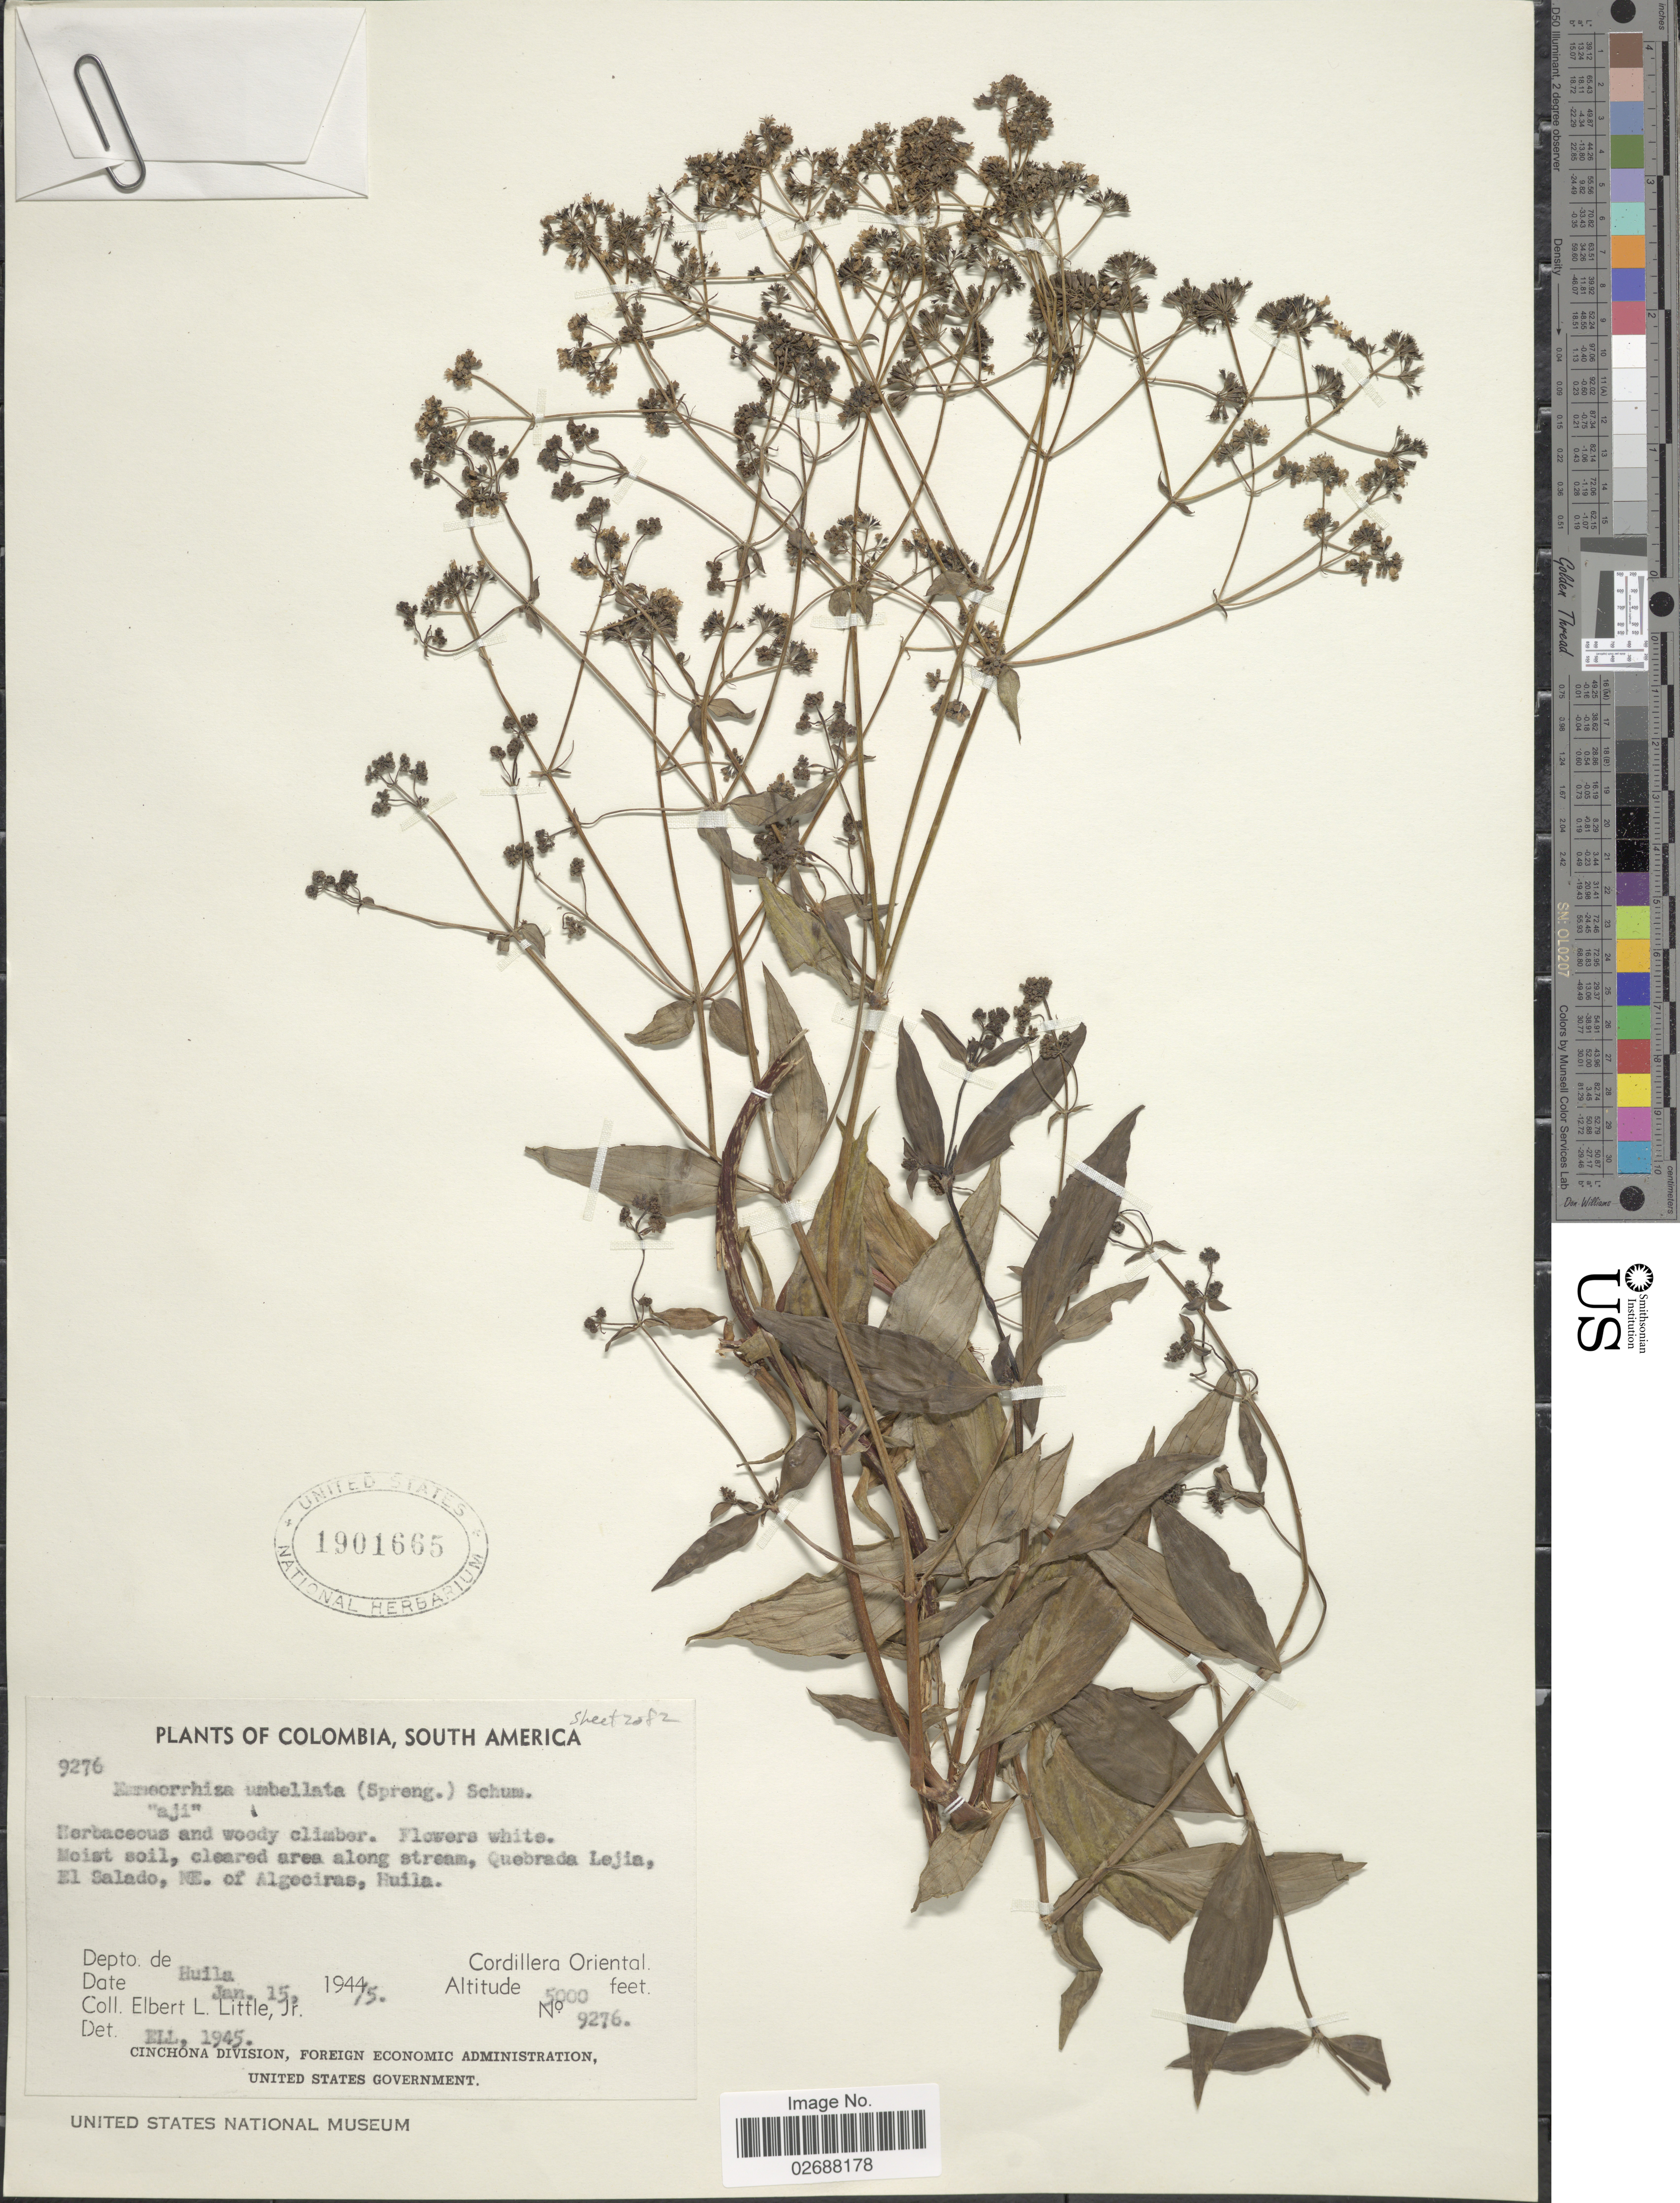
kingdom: Plantae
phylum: Tracheophyta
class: Magnoliopsida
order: Gentianales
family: Rubiaceae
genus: Emmeorhiza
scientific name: Emmeorhiza umbellata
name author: (Spreng.) K. Schum.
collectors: E. L. Little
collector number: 9276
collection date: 1944-01-15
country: Colombia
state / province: Huila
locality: Quebrada Lejia. El Salado, NE of Algeciras, Coridllera Oriental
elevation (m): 1524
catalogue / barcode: US 1901665